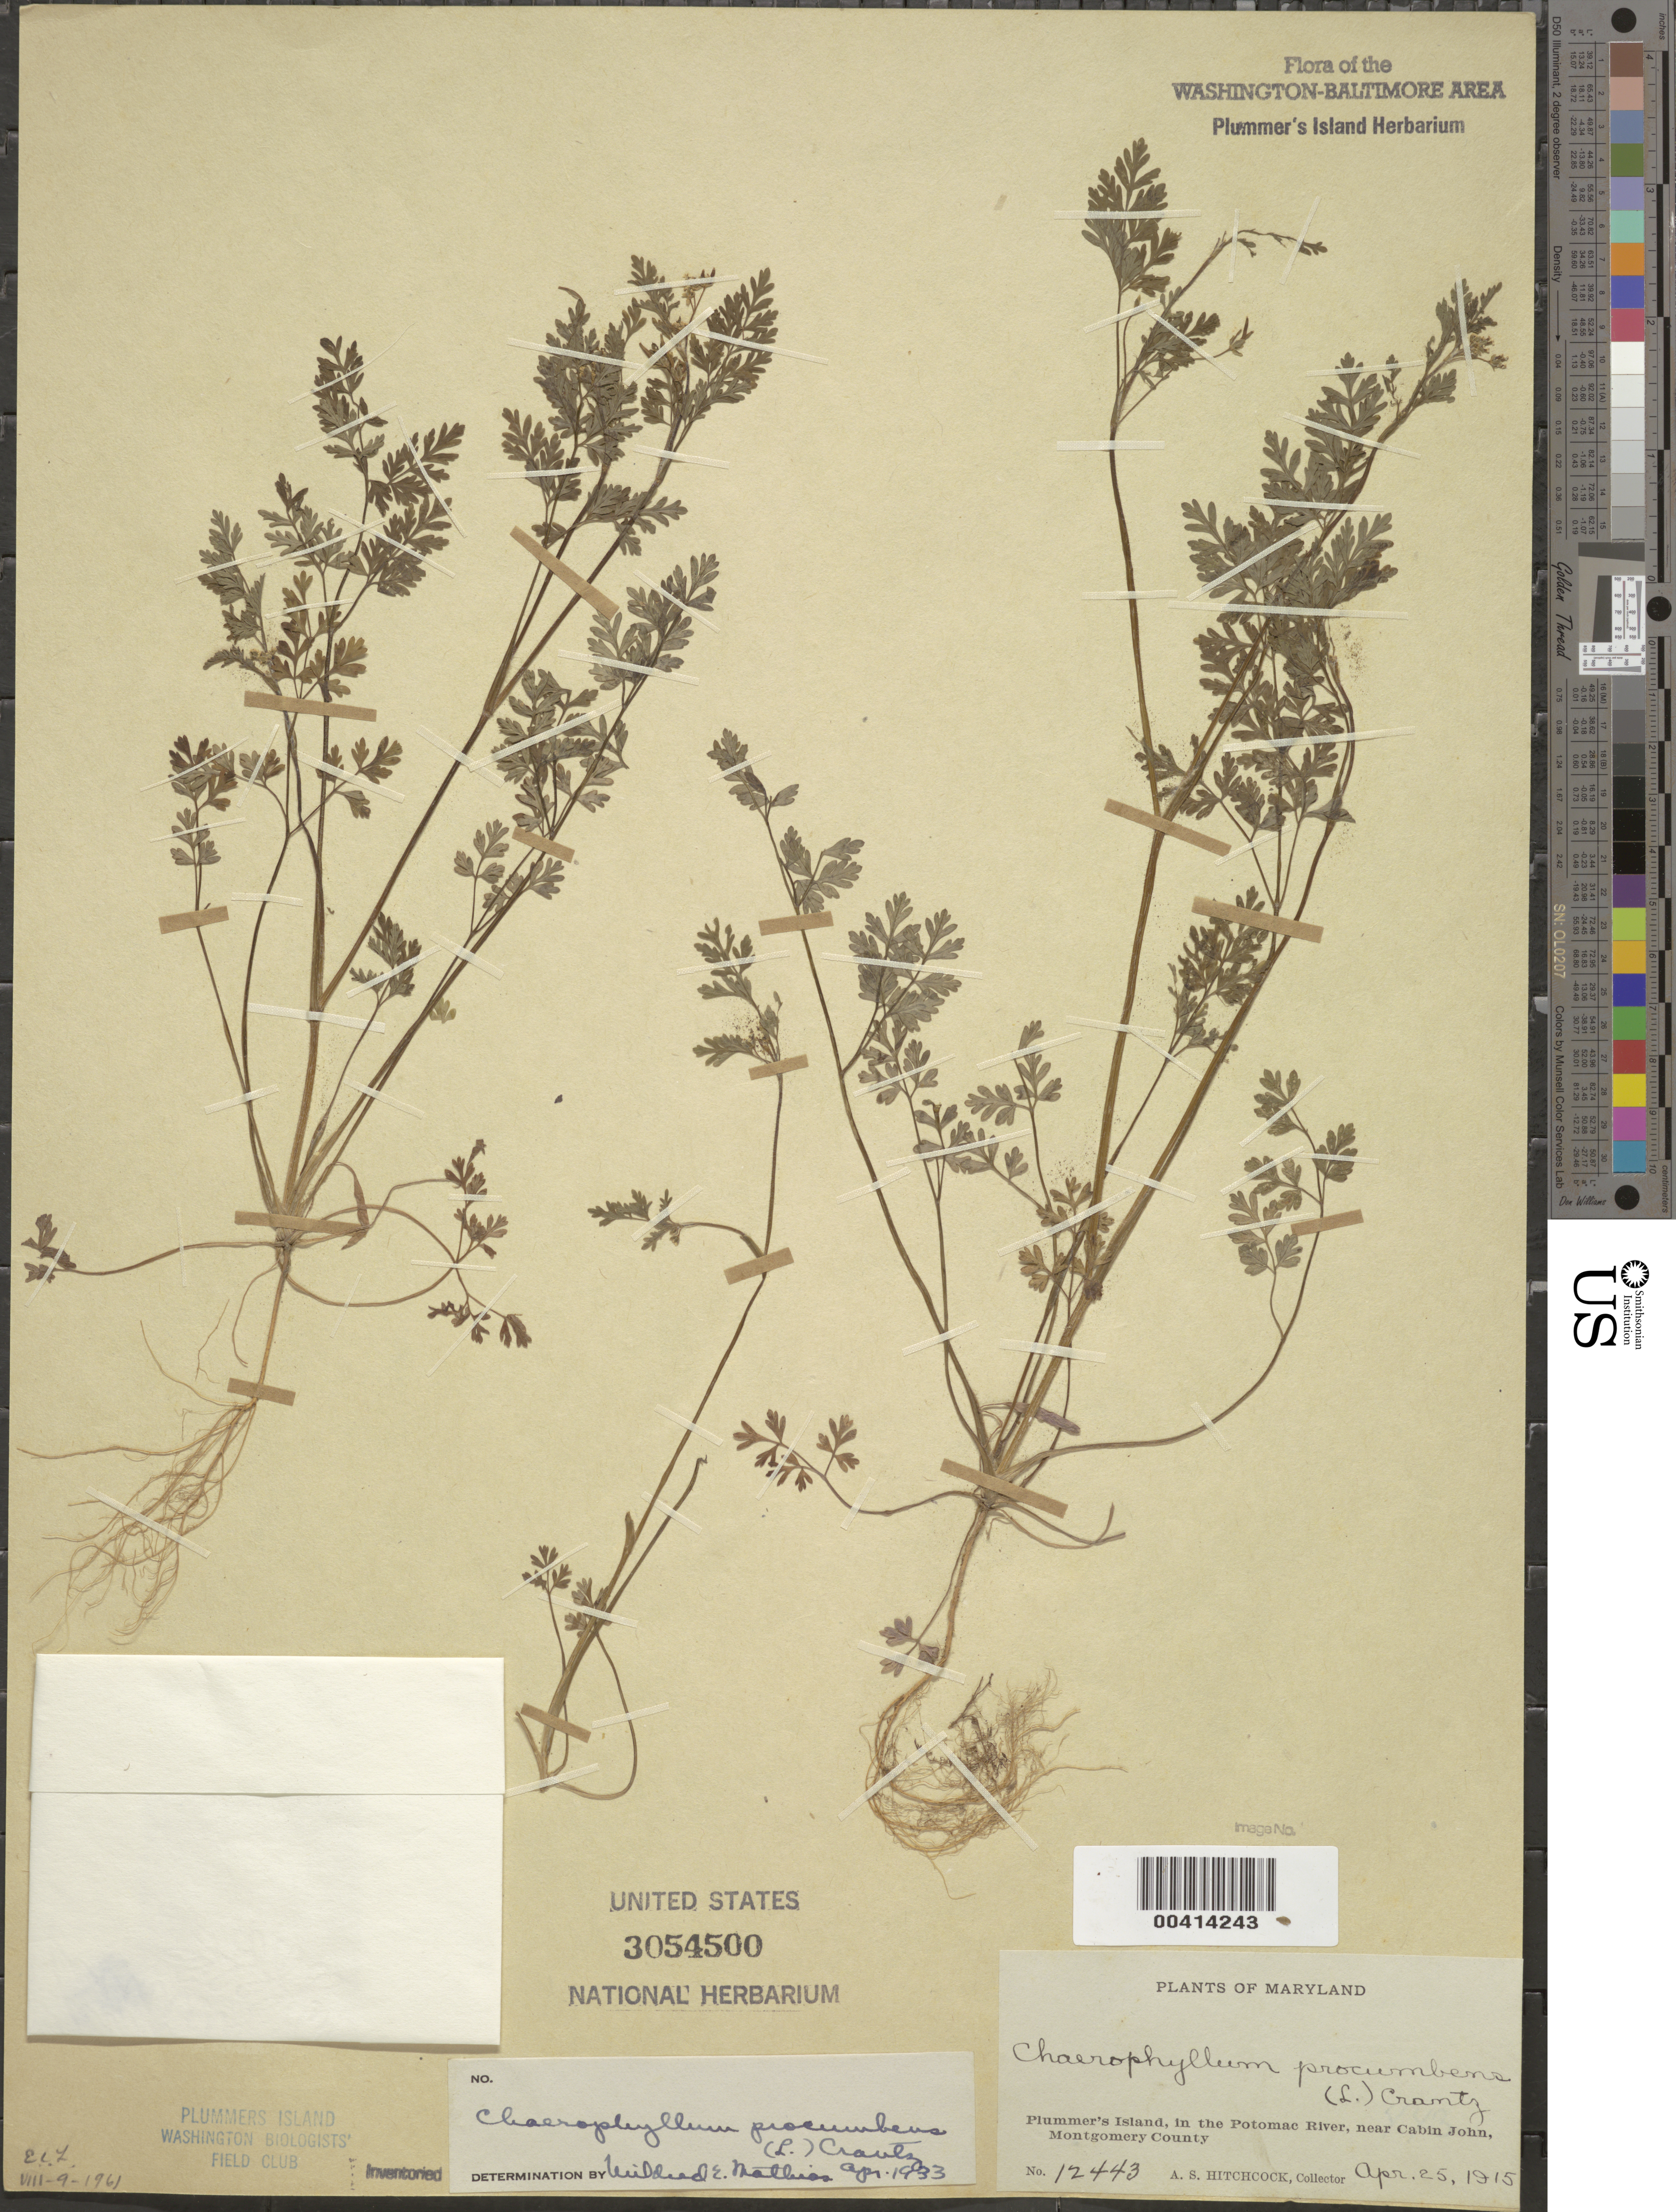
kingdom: Plantae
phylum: Tracheophyta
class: Magnoliopsida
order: Apiales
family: Apiaceae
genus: Chaerophyllum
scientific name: Chaerophyllum procumbens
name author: (L.) Crantz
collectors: A. S. Hitchcock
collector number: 12443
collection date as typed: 25 Apr 1915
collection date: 1915-04-25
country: United States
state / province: Maryland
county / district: Montgomery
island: Plummers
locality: Plummer's Island C. & O. Canal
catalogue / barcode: US 3054500